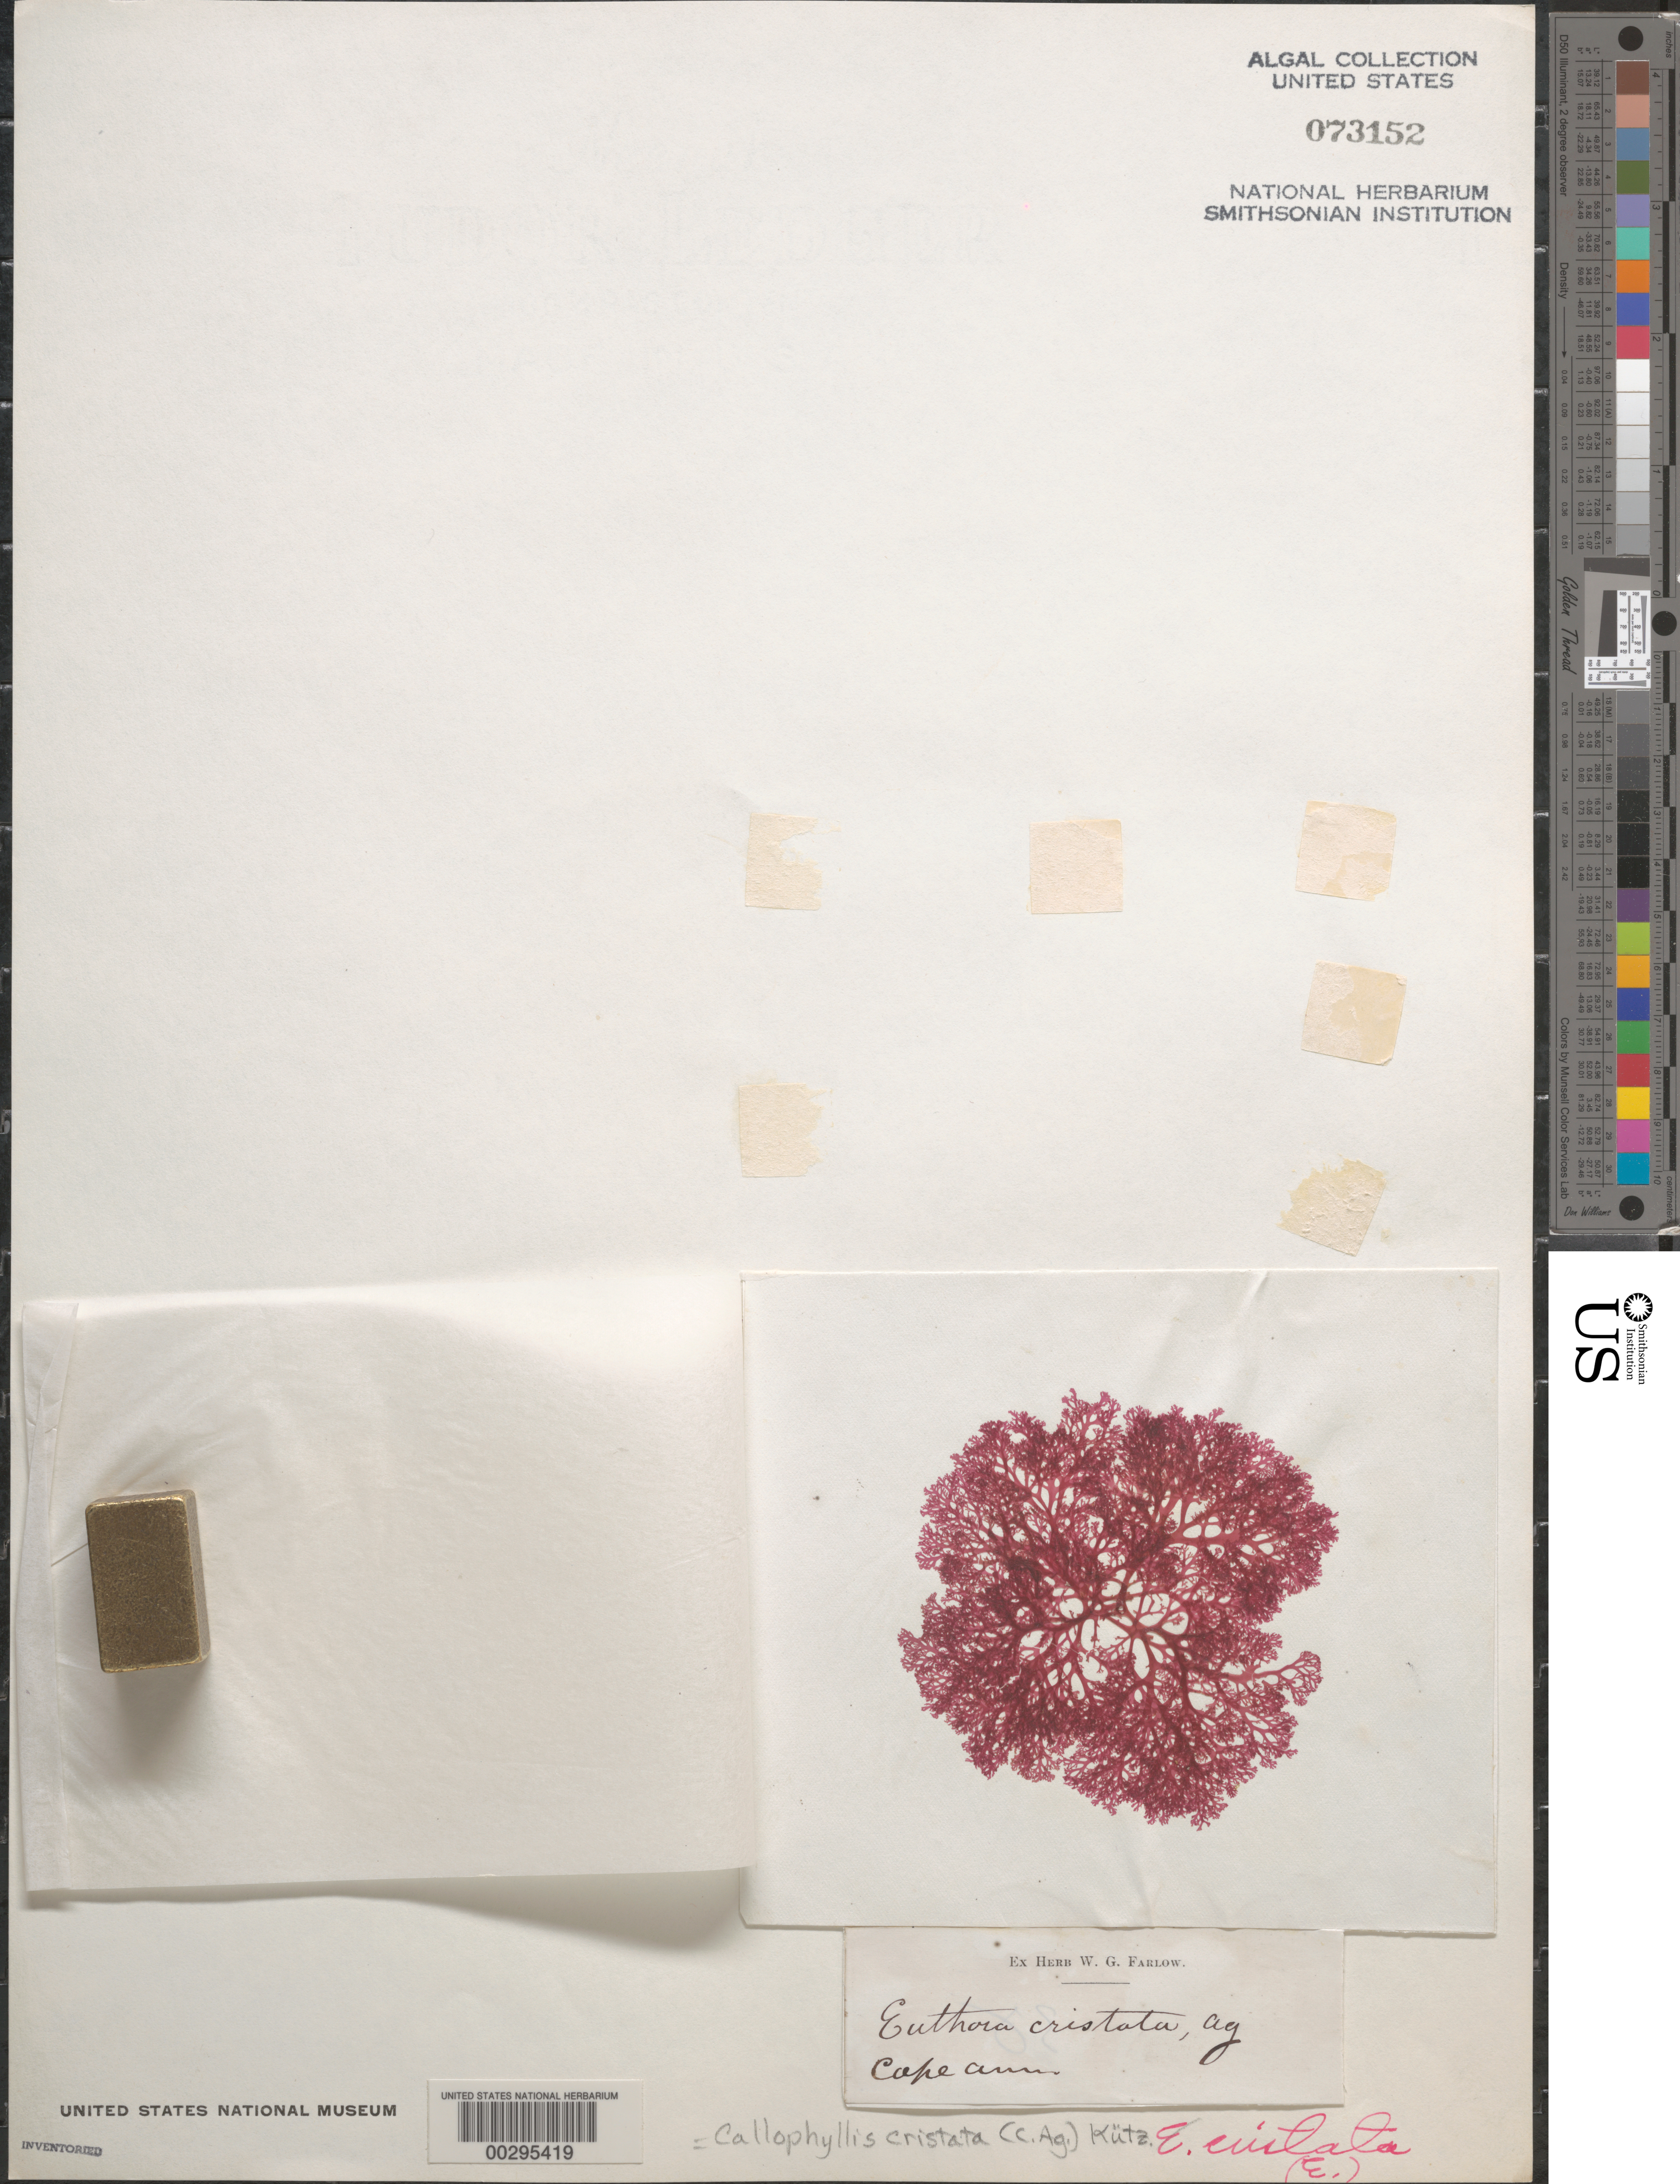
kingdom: Plantae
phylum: Rhodophyta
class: Florideophyceae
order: Gigartinales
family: Kallymeniaceae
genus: Euthora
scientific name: Euthora cristata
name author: (C. Agardh) J. Agardh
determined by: Algae name updating Project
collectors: W. Farlow (Herbarium)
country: United States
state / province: Massachusetts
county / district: Essex County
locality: Cape Ann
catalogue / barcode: US 73152